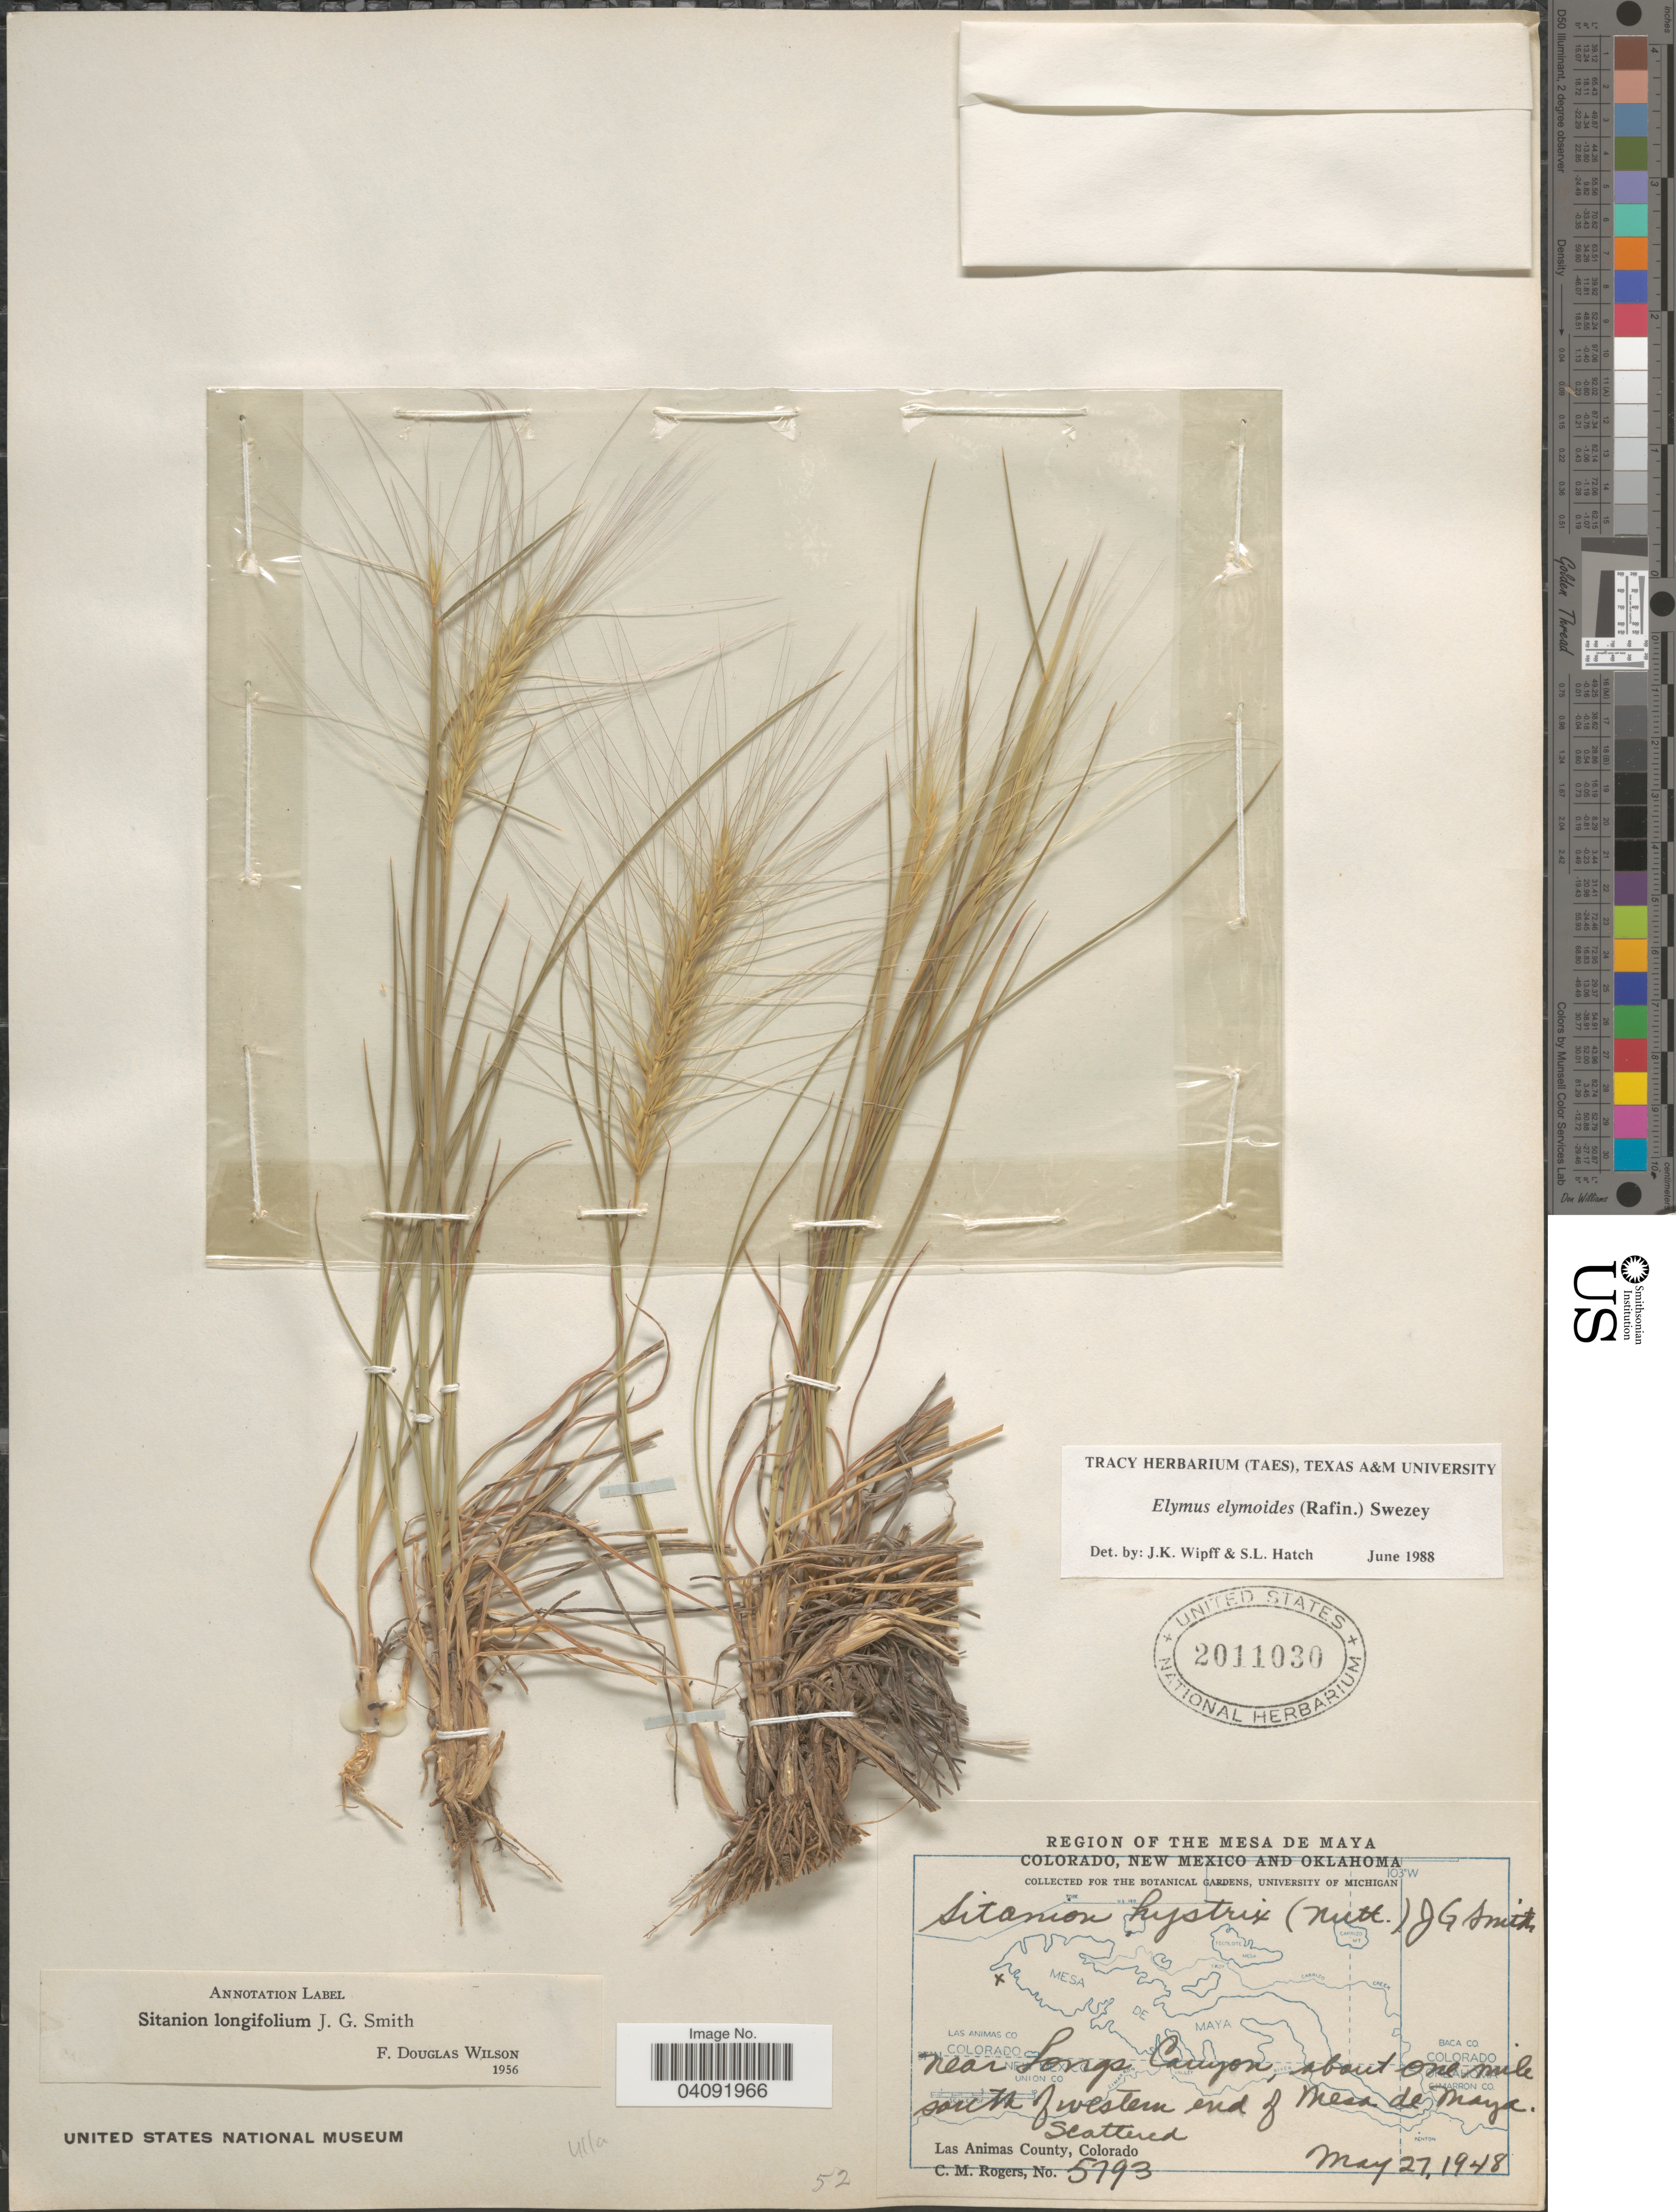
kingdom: Plantae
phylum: Tracheophyta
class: Liliopsida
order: Poales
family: Poaceae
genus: Elymus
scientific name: Elymus elymoides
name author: (Raf.) Swezey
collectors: C. M. Rogers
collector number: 5793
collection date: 1948-05-27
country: United States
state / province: Colorado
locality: Region of The Mesa de Maya. Near Longs Canyon, about one mile south of western end of Mesa de Maya. Las Animas County.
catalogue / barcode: US 2011030